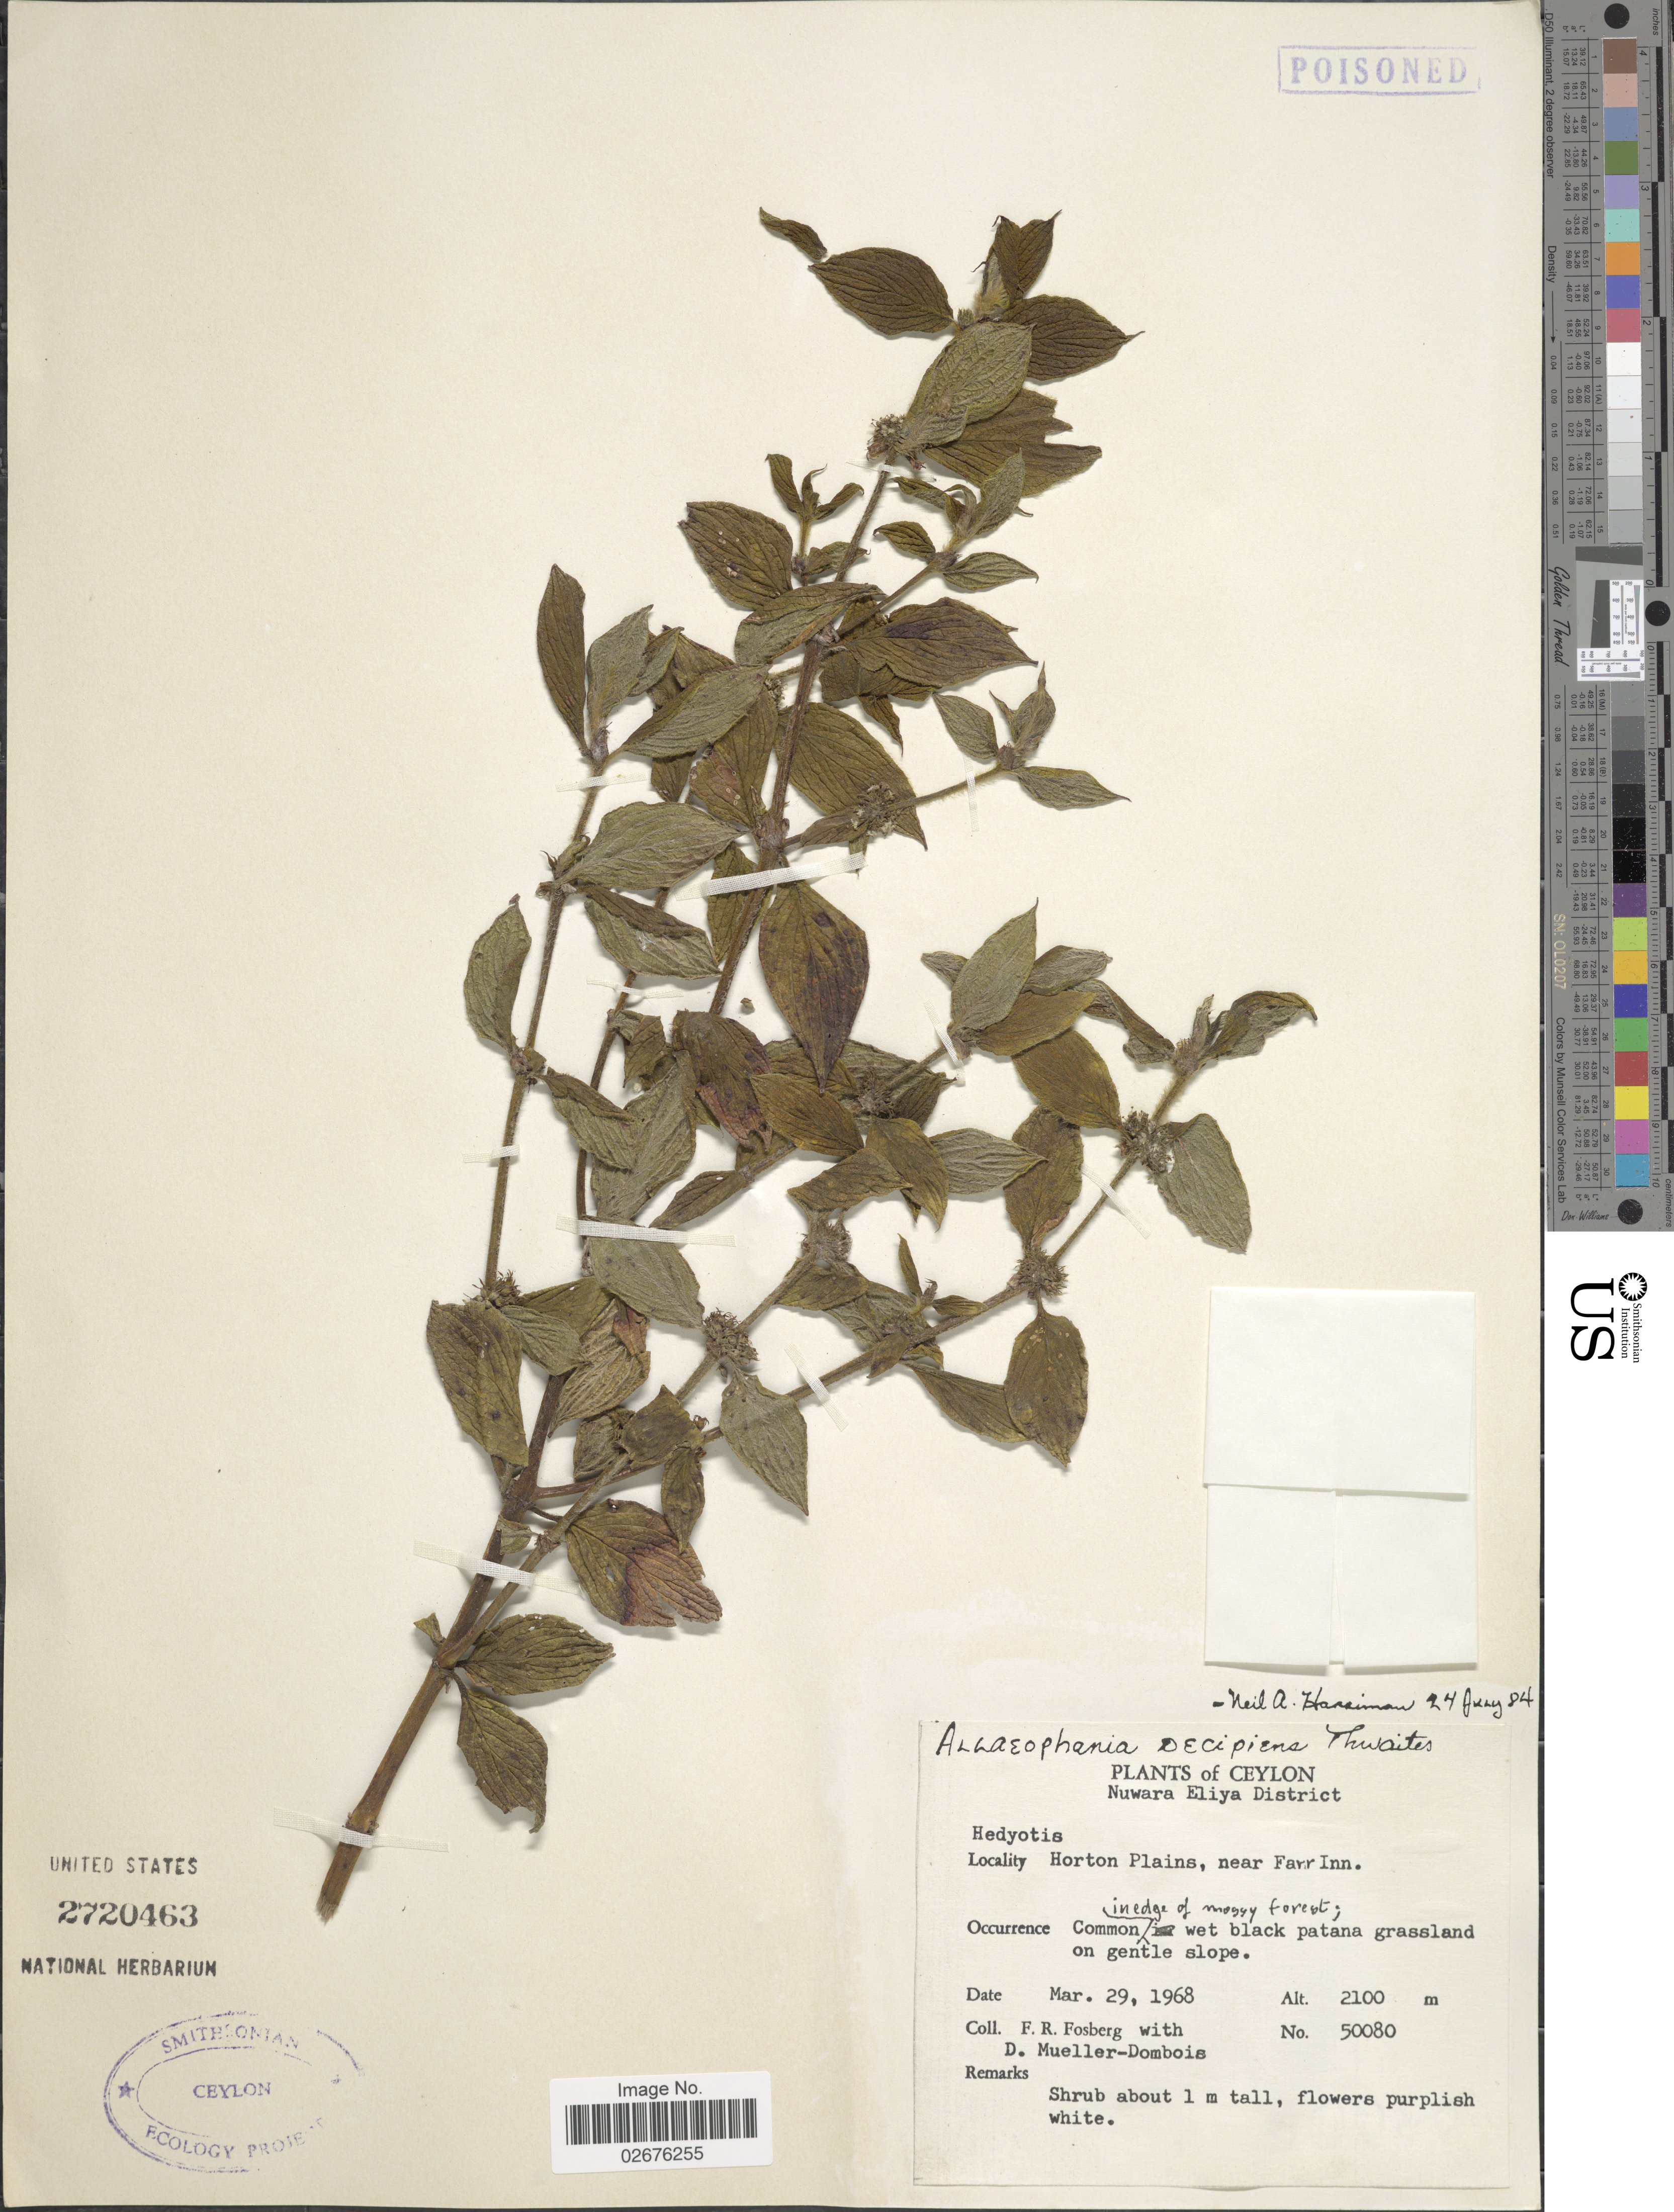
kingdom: Plantae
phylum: Tracheophyta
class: Magnoliopsida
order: Gentianales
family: Rubiaceae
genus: Allaeophania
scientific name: Allaeophania decipiens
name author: Thwaites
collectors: F. R. Fosberg & D. Mueller-Dombois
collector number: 50080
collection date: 1968-03-29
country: Sri Lanka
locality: Ceylon. Nuwara Eliya District. Horton Plains, near Farr Inn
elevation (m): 2100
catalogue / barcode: US 2720463